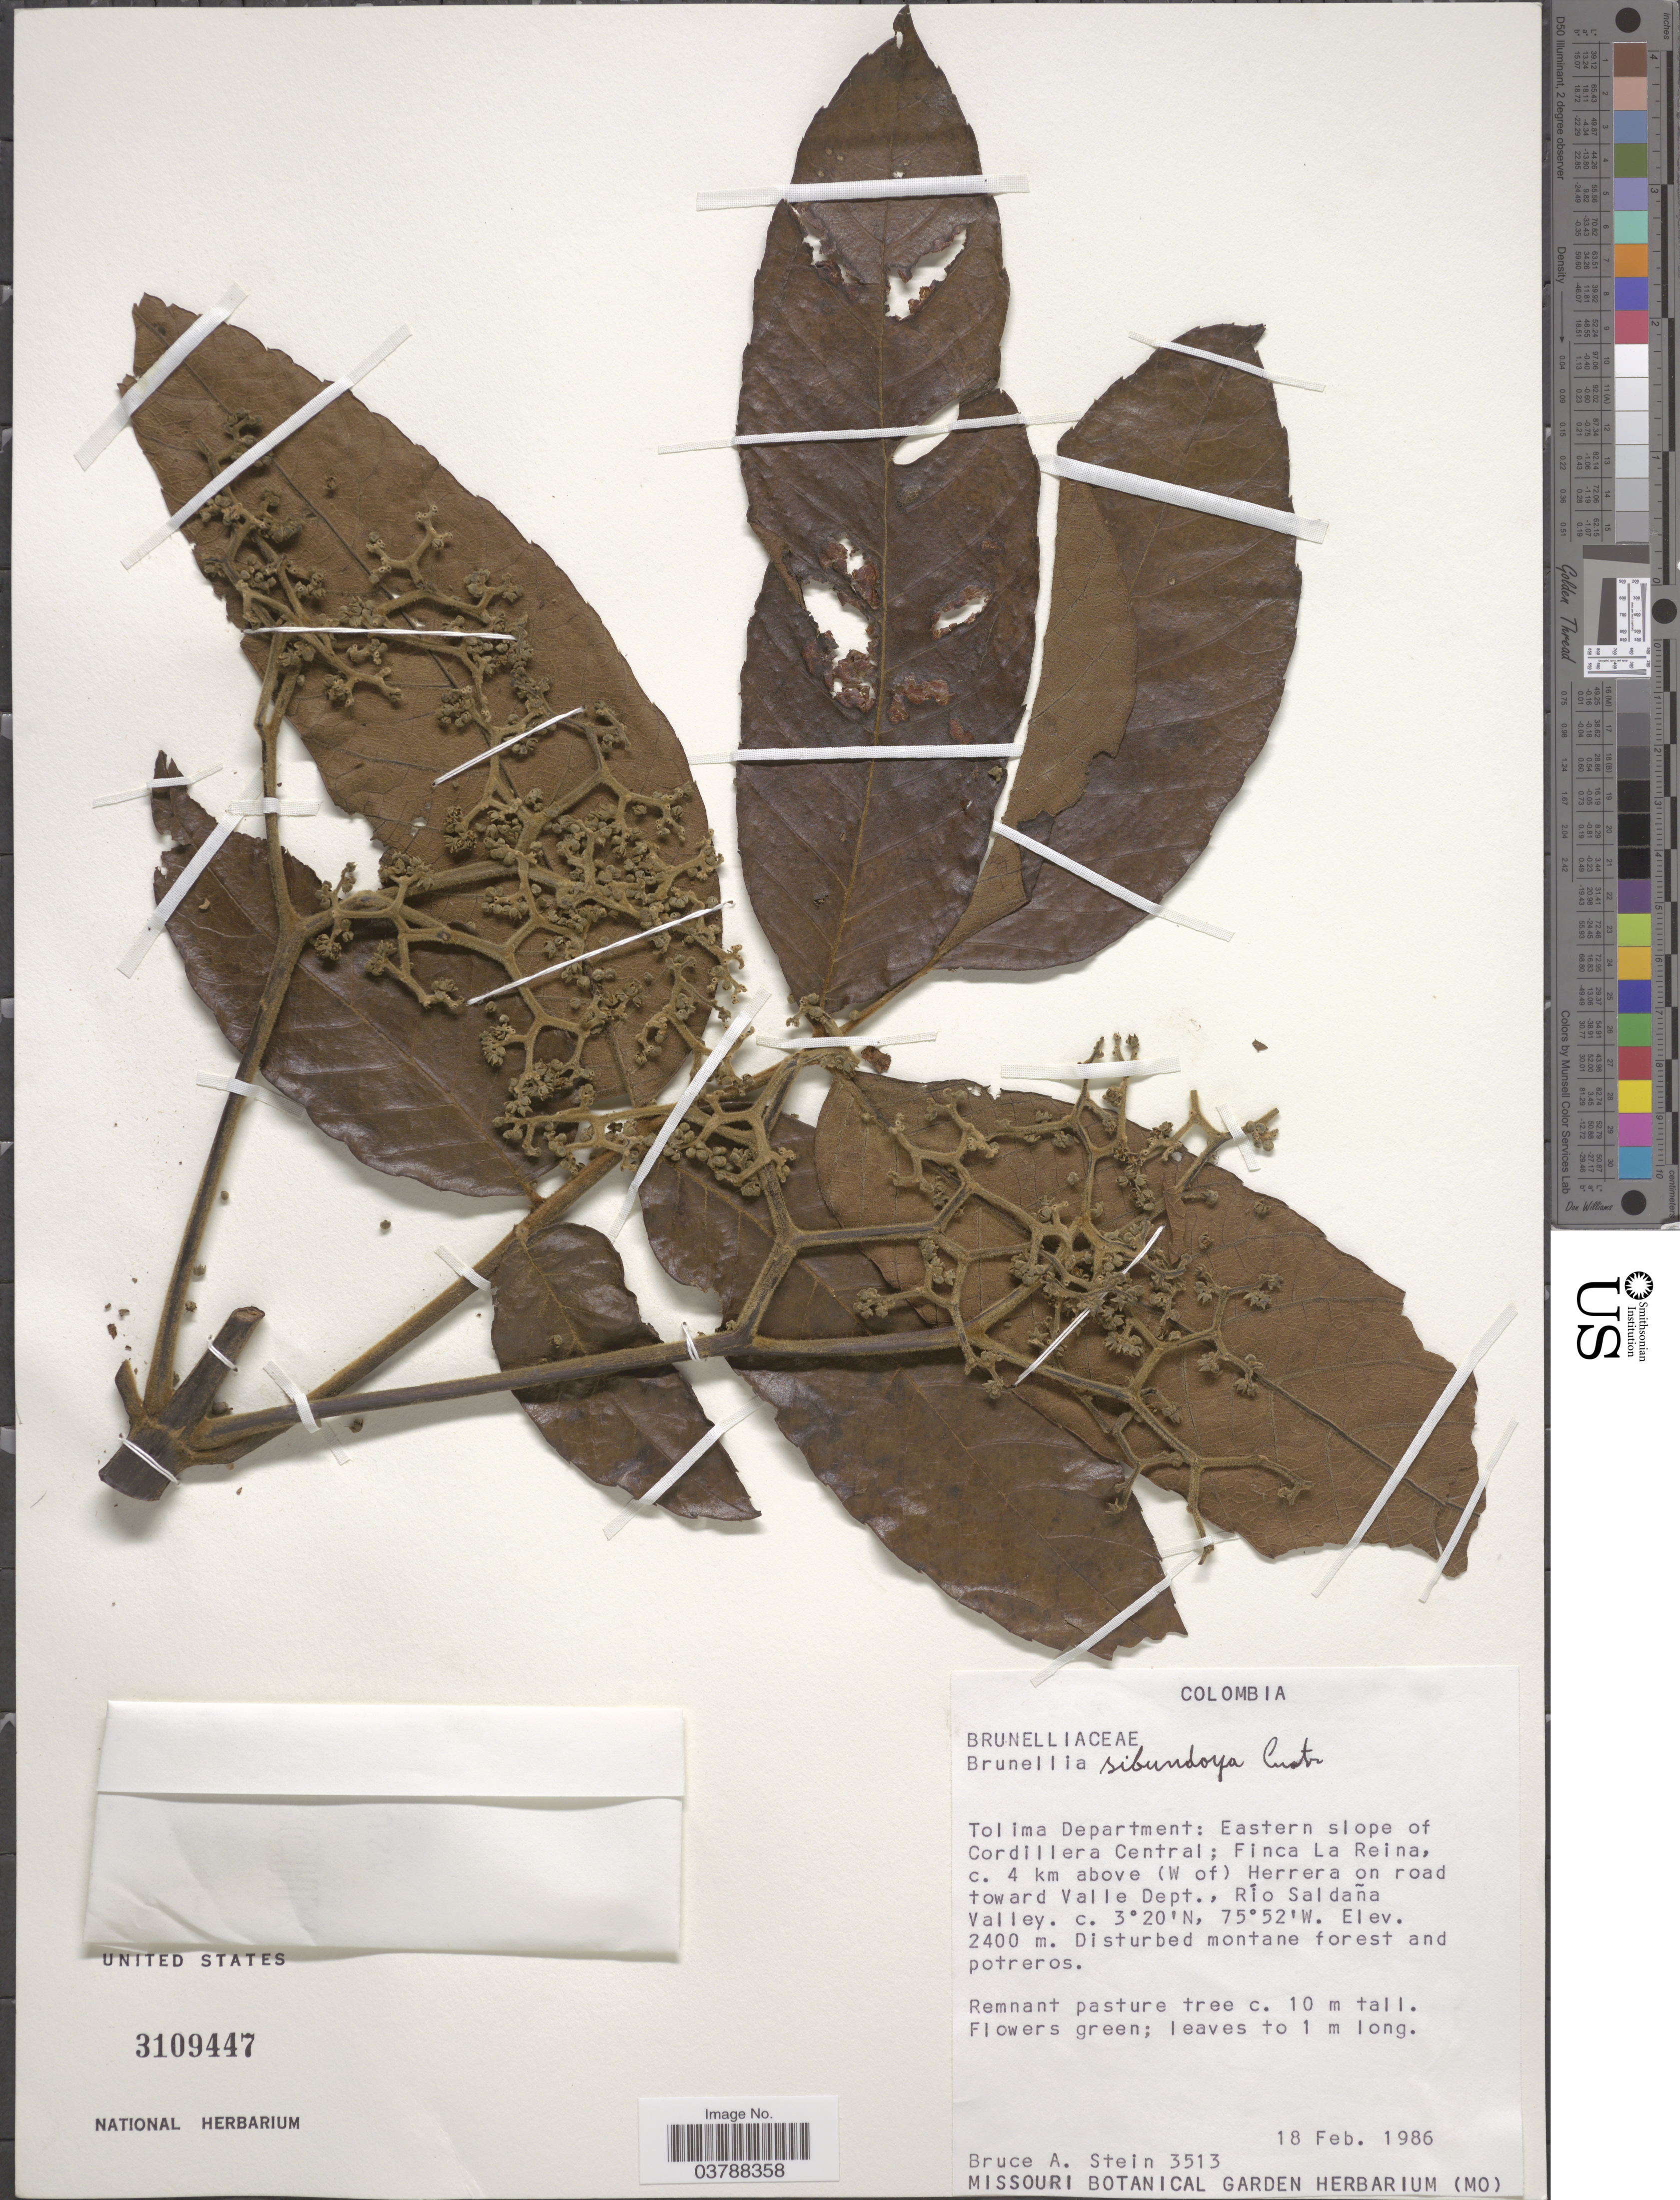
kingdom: Plantae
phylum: Tracheophyta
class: Magnoliopsida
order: Oxalidales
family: Brunelliaceae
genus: Brunellia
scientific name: Brunellia sibundoya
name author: Cuatrec.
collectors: B. A. Stein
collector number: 3513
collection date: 1986-02-18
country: Colombia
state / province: Tolima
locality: Tolima Department: Eastern slope of Cordillera Central; Finca La Reina, c. 4 km above (W of) Herrera on road toward Valle Dept., Río Saldaña Valley.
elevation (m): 2400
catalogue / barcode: US 3109447